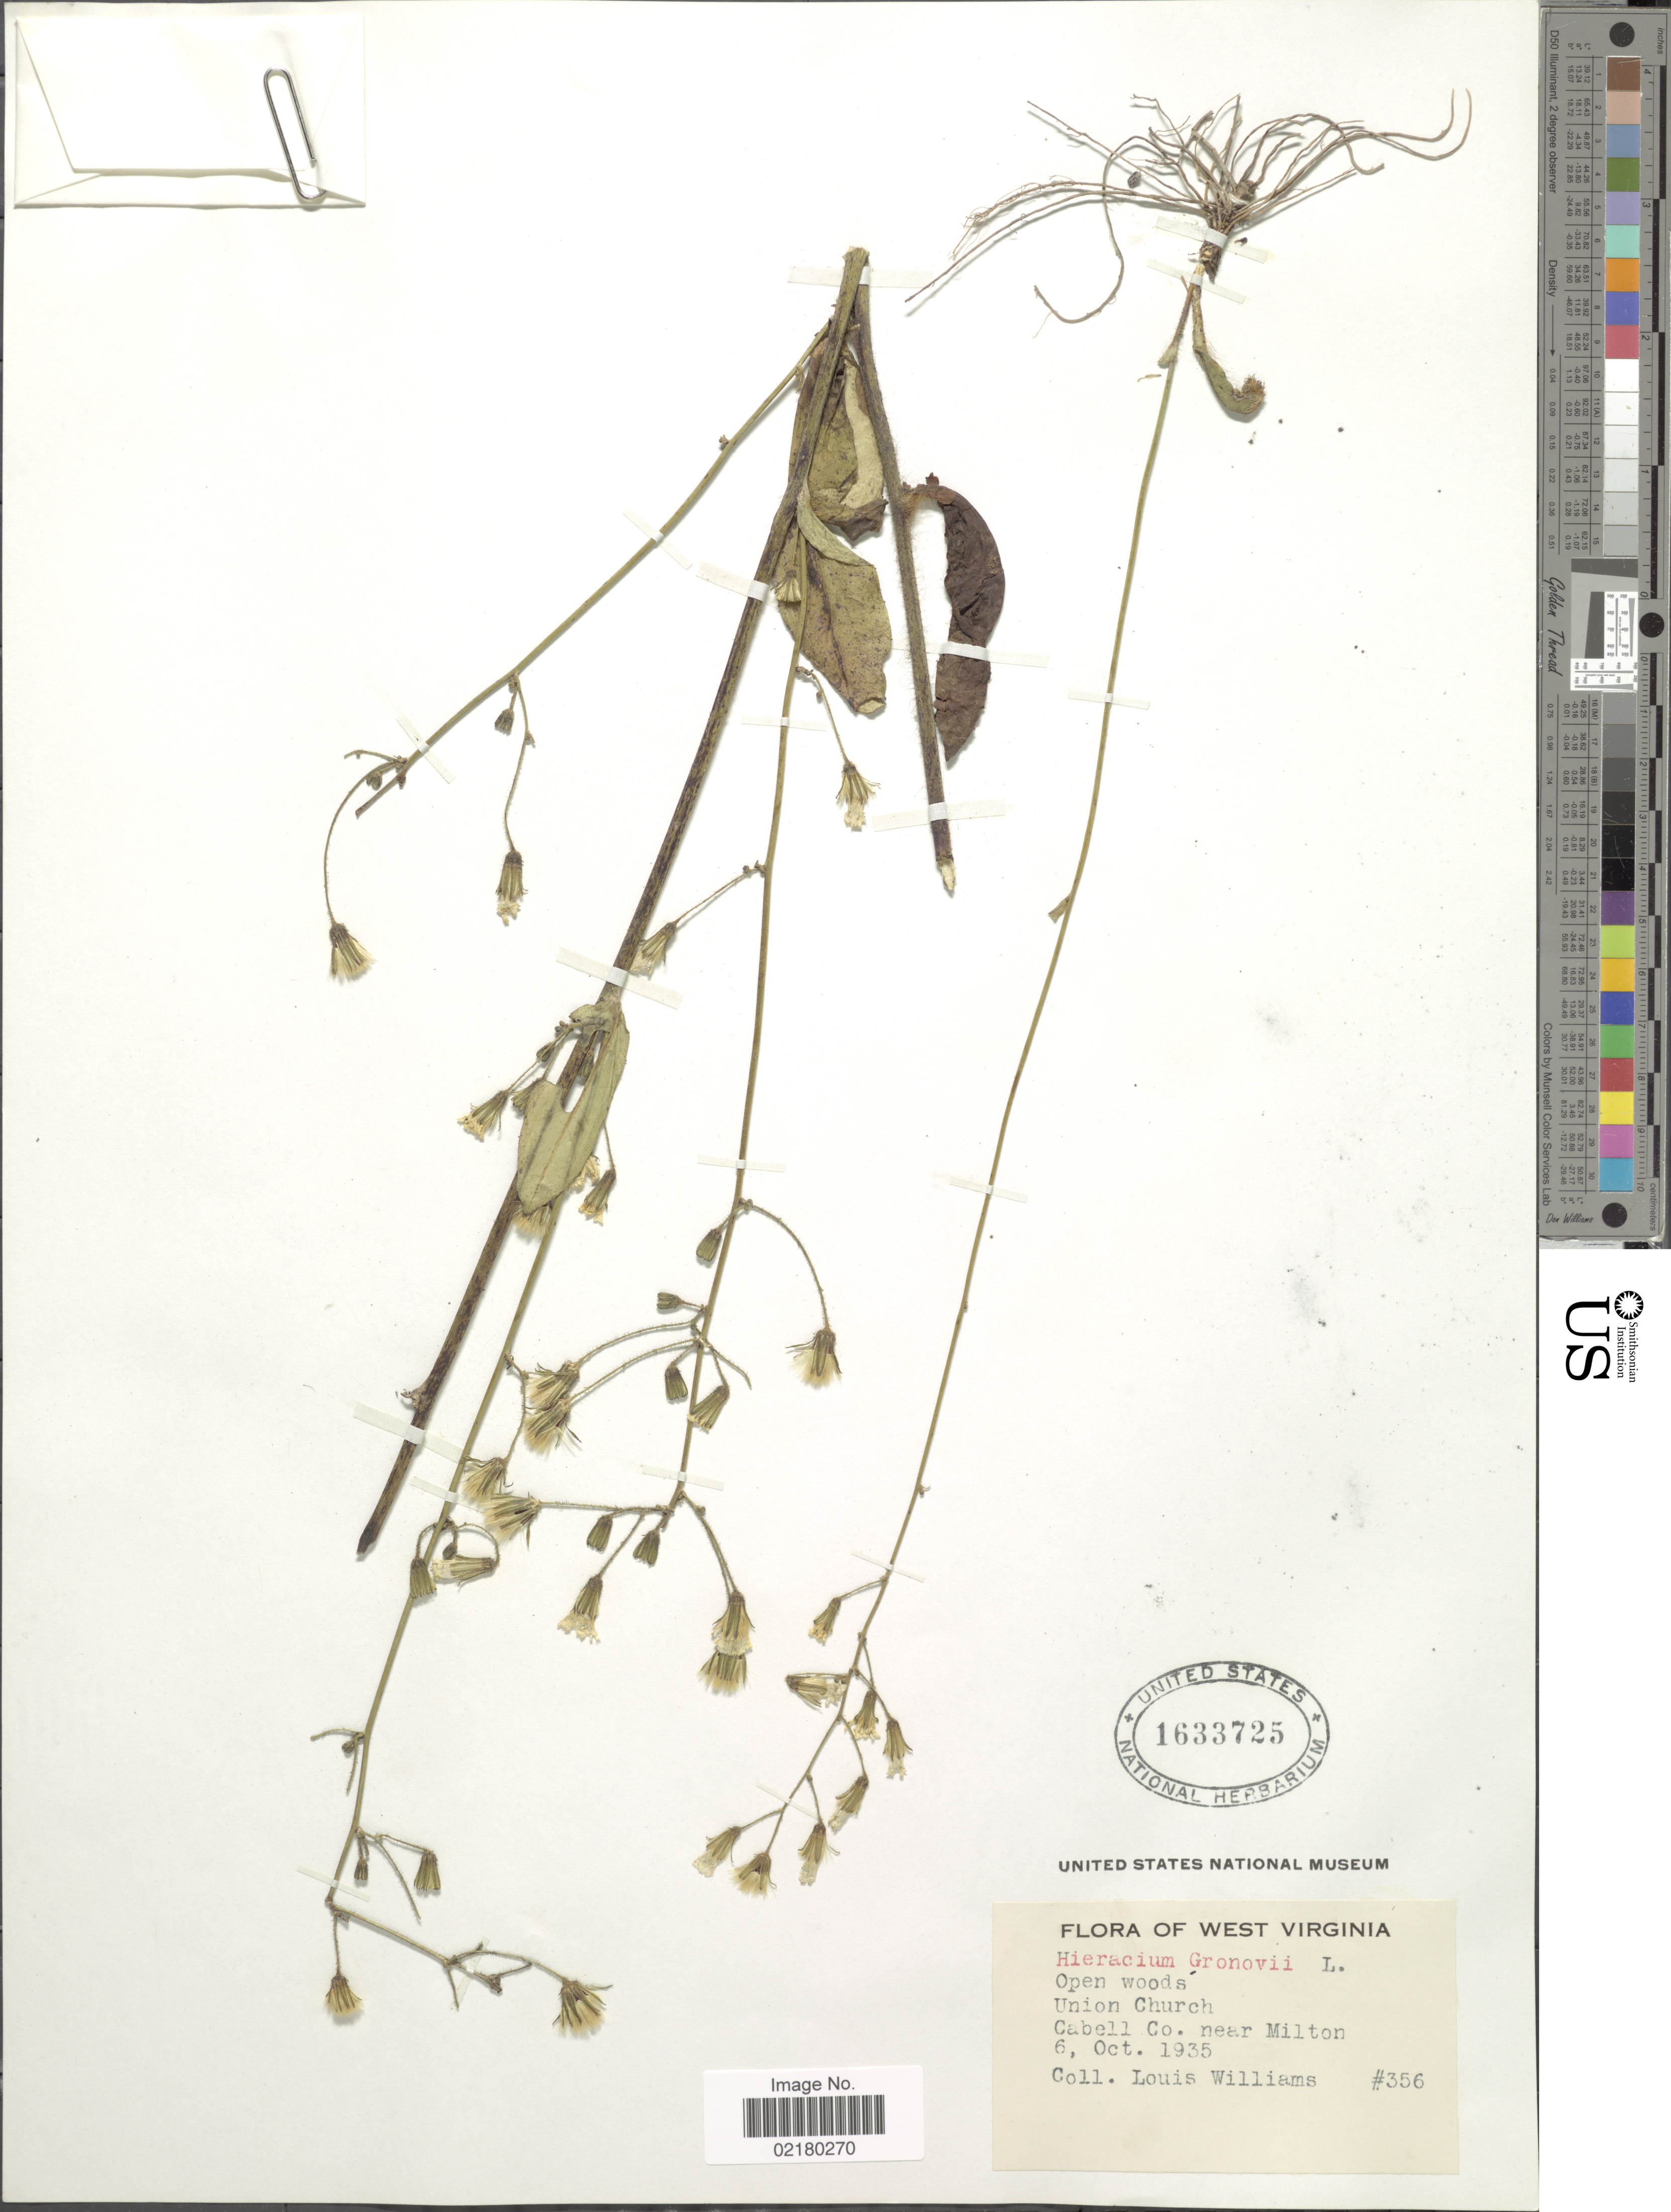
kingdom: Plantae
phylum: Tracheophyta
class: Magnoliopsida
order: Asterales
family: Asteraceae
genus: Hieracium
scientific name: Hieracium gronovii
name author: L.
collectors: L. G. Williams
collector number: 356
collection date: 1935-06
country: United States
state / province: West Virginia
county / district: Cabell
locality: Open woods, Union Church, Cabell Co., near Milton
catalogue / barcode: US 1633725